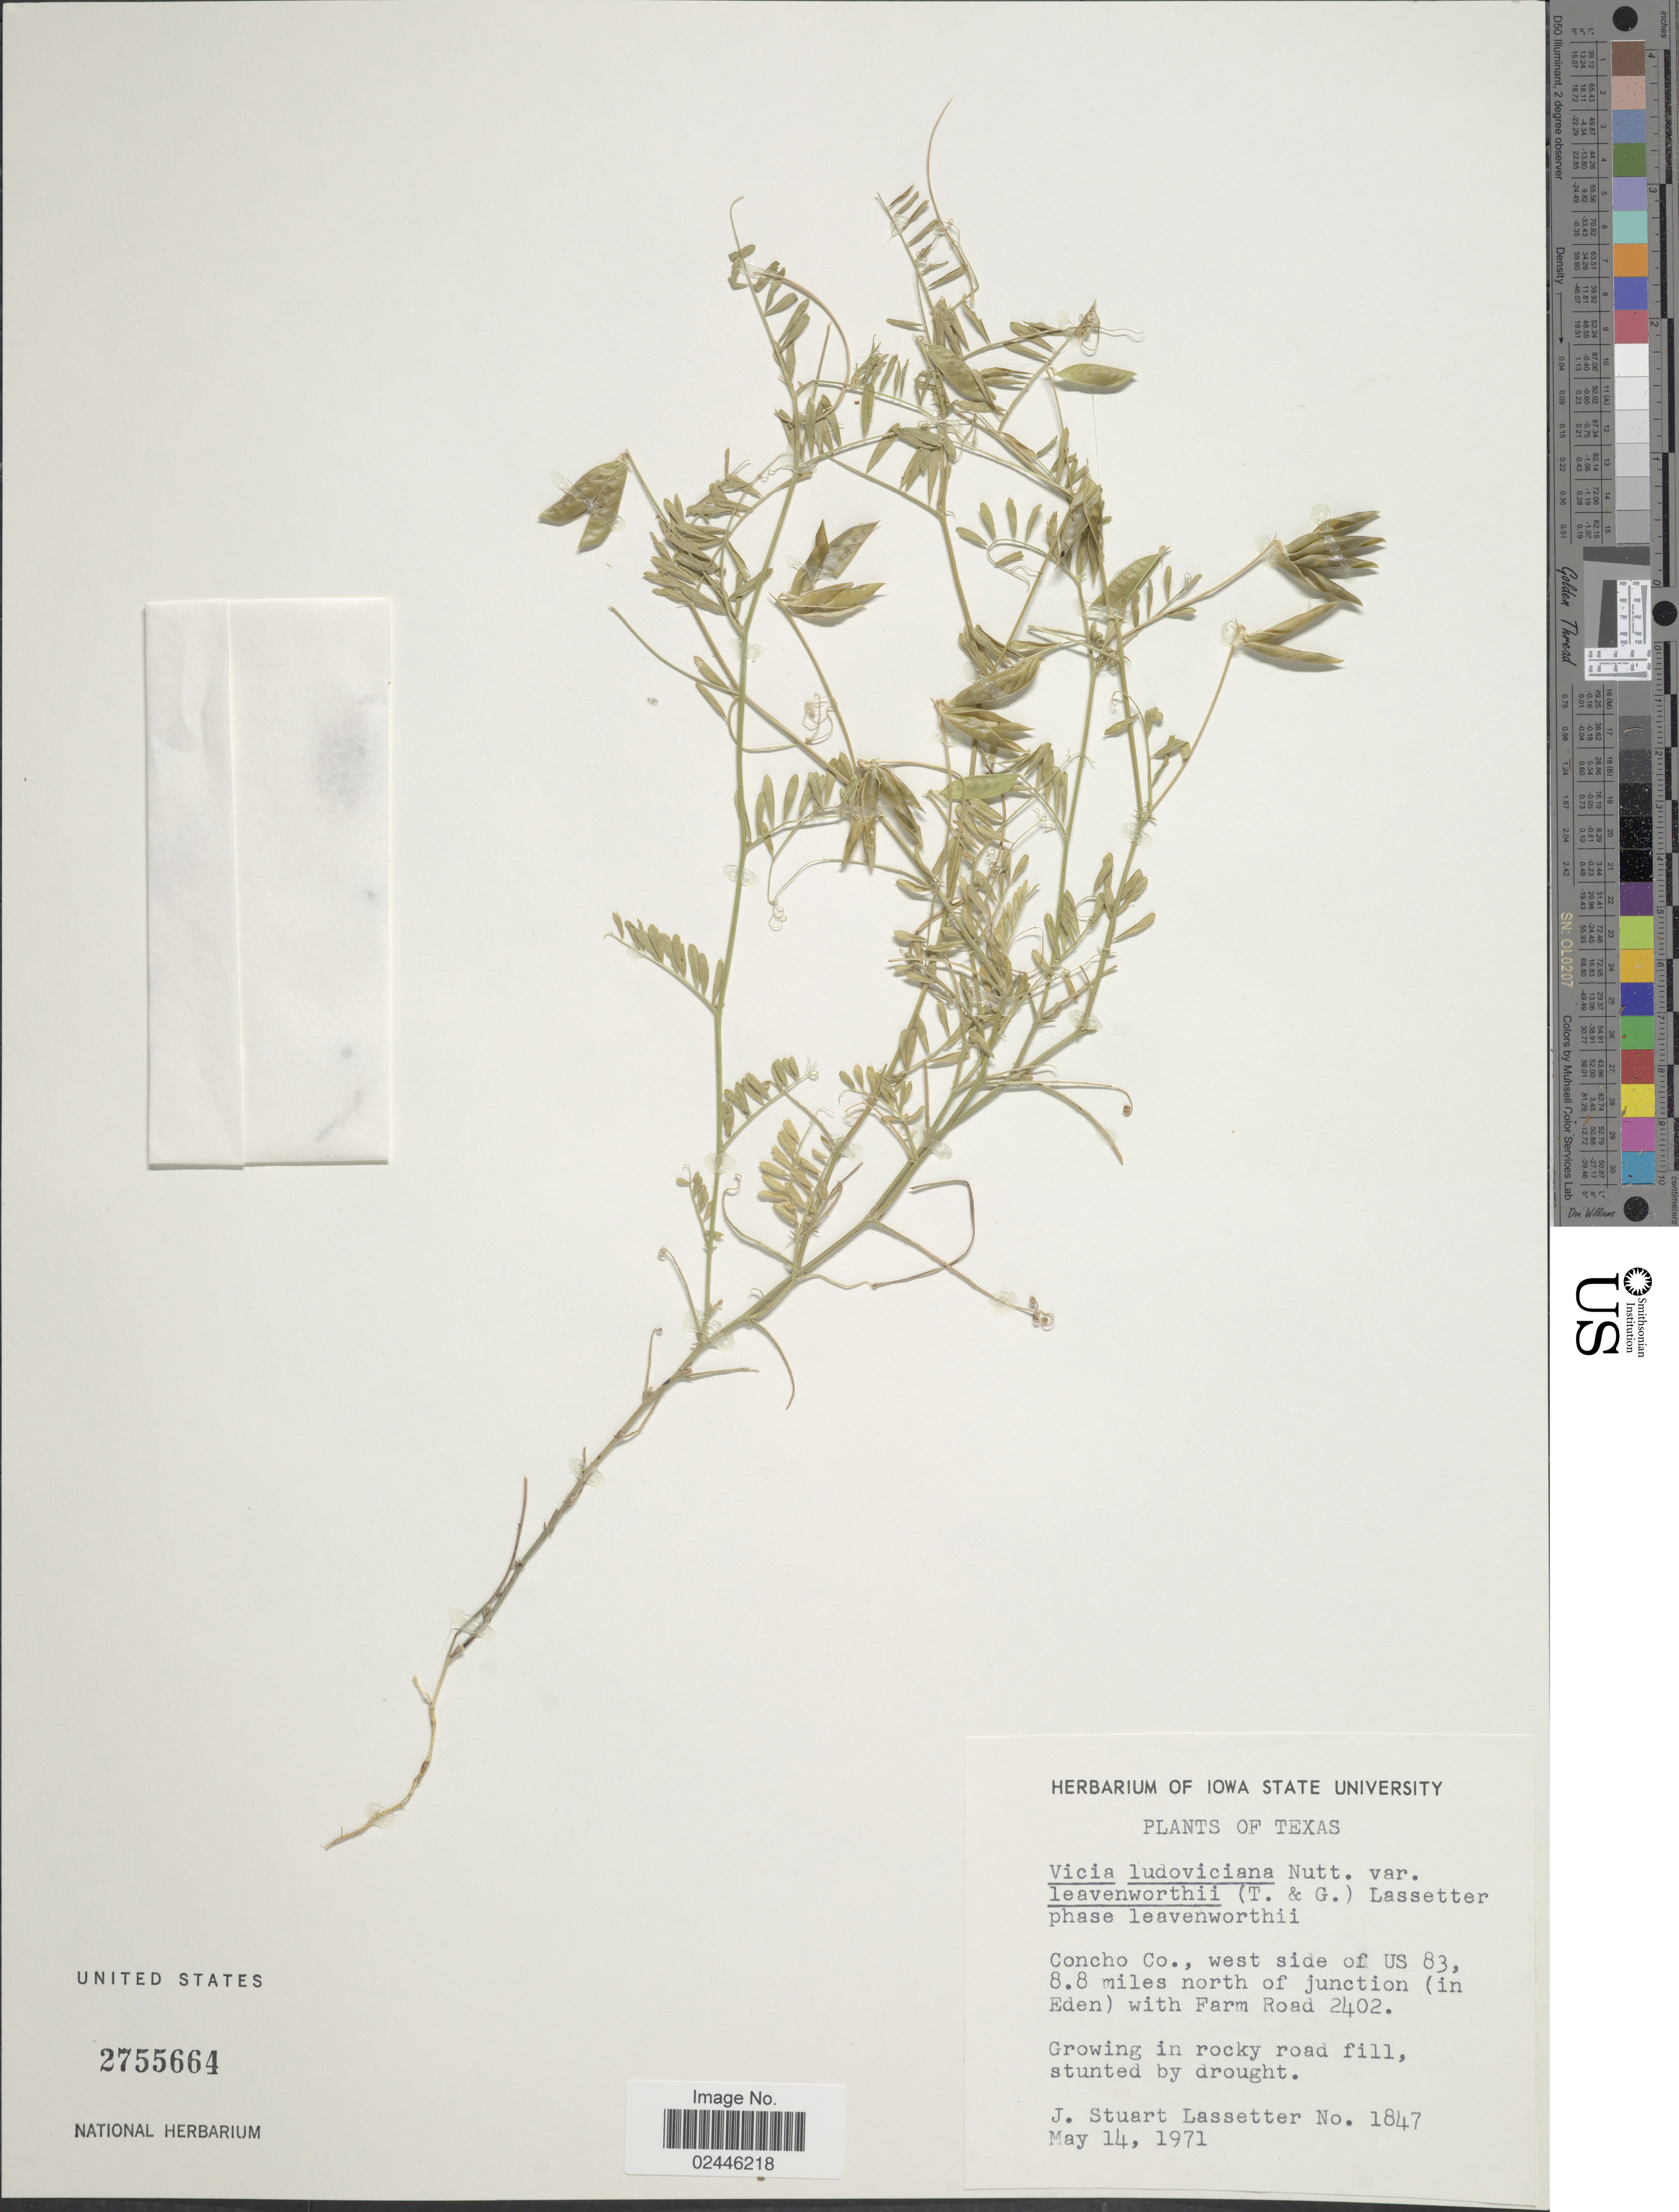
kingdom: Plantae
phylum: Tracheophyta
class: Magnoliopsida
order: Fabales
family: Fabaceae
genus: Vicia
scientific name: Vicia ludoviciana var. leavenworthii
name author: (Torr. & A. Gray) Broich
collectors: J. Lassetter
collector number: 1847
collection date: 1971-05-14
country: United States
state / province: Texas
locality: Concho Co., west side of US 83, 8.8 miles north of junction (in Eden) with Farm Road 2402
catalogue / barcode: US 2755664